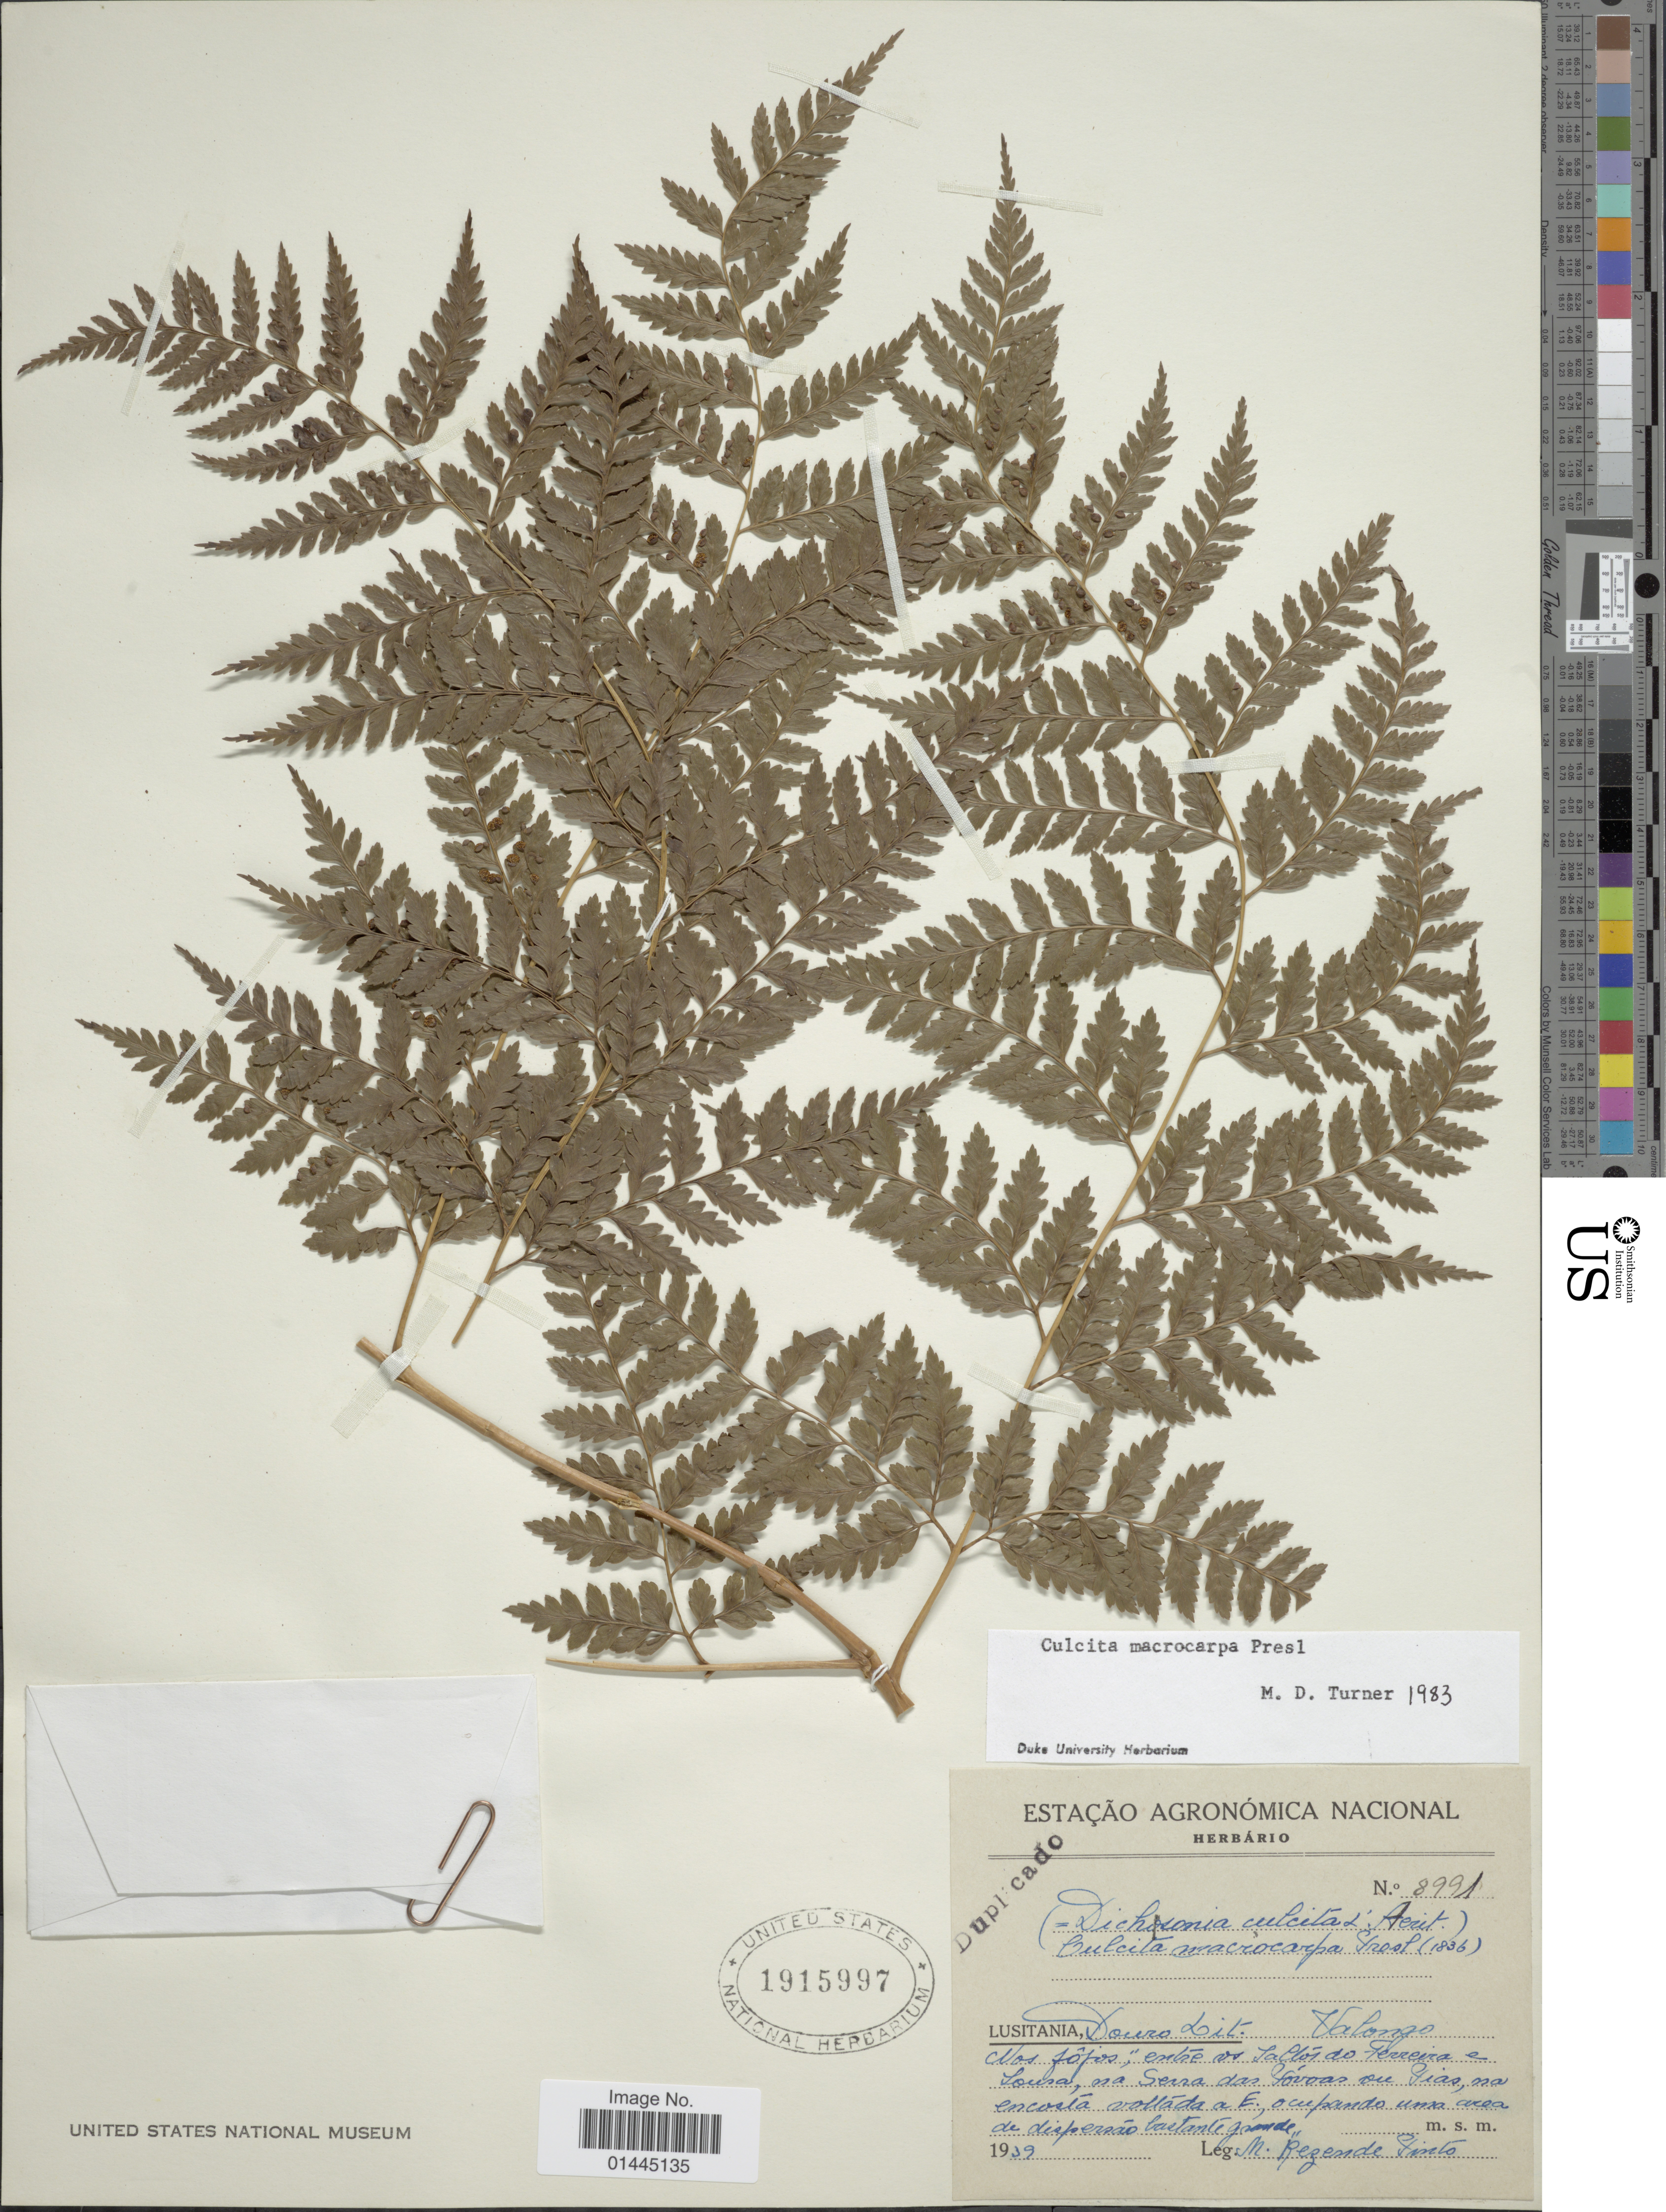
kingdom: Plantae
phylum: Tracheophyta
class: Polypodiopsida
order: Cyatheales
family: Culcitaceae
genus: Culcita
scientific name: Culcita macrocarpa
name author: C. Presl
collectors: M. Pinto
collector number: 8991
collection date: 1939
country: Portugal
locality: Lusitania, Douro Lit. Valongo, Nos jofos, entre vs Saltos do Ferreria e Lousa, na Serra das Yovas su Gias, na encosta voltada a E., ocupando uma cocea de dispersao Castante growde. [interpreted]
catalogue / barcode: US 1915997